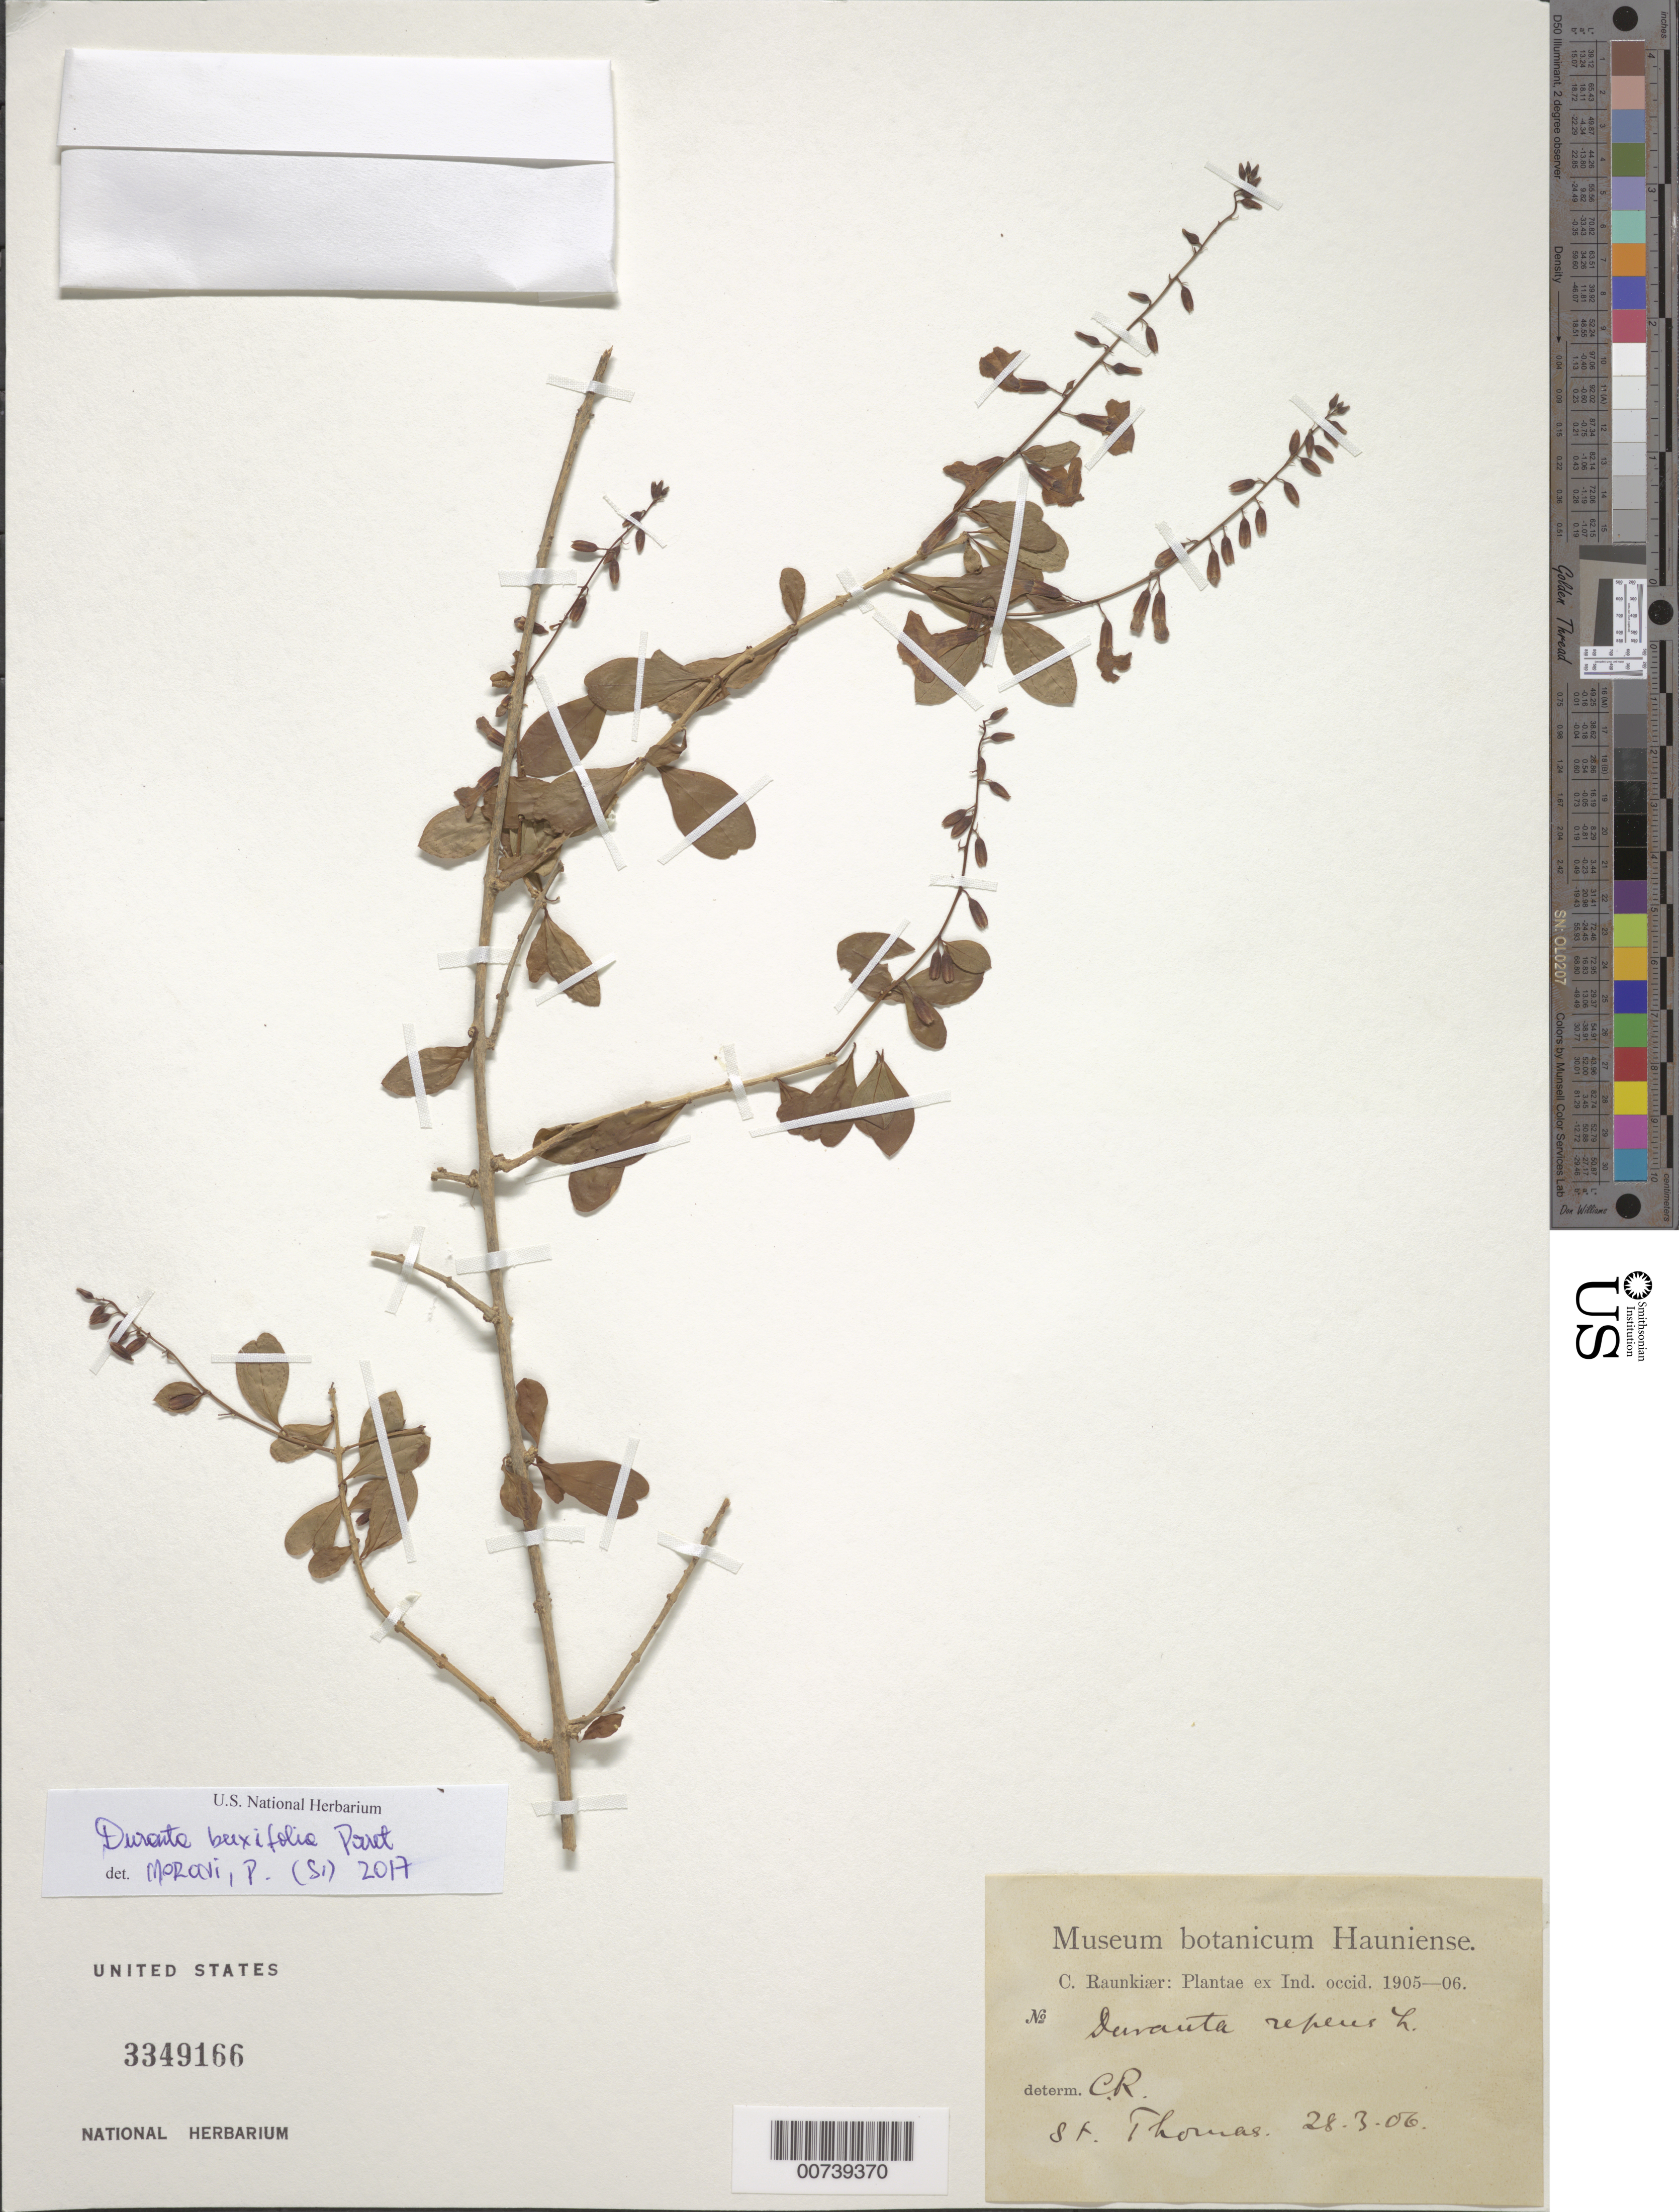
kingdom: Plantae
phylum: Tracheophyta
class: Magnoliopsida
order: Lamiales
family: Verbenaceae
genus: Duranta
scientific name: Duranta erecta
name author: L.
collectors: C. Raunkiær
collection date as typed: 28 Mar 1906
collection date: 1906-03-28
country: U.S. Virgin Islands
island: St. Thomas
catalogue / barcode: US 3349166